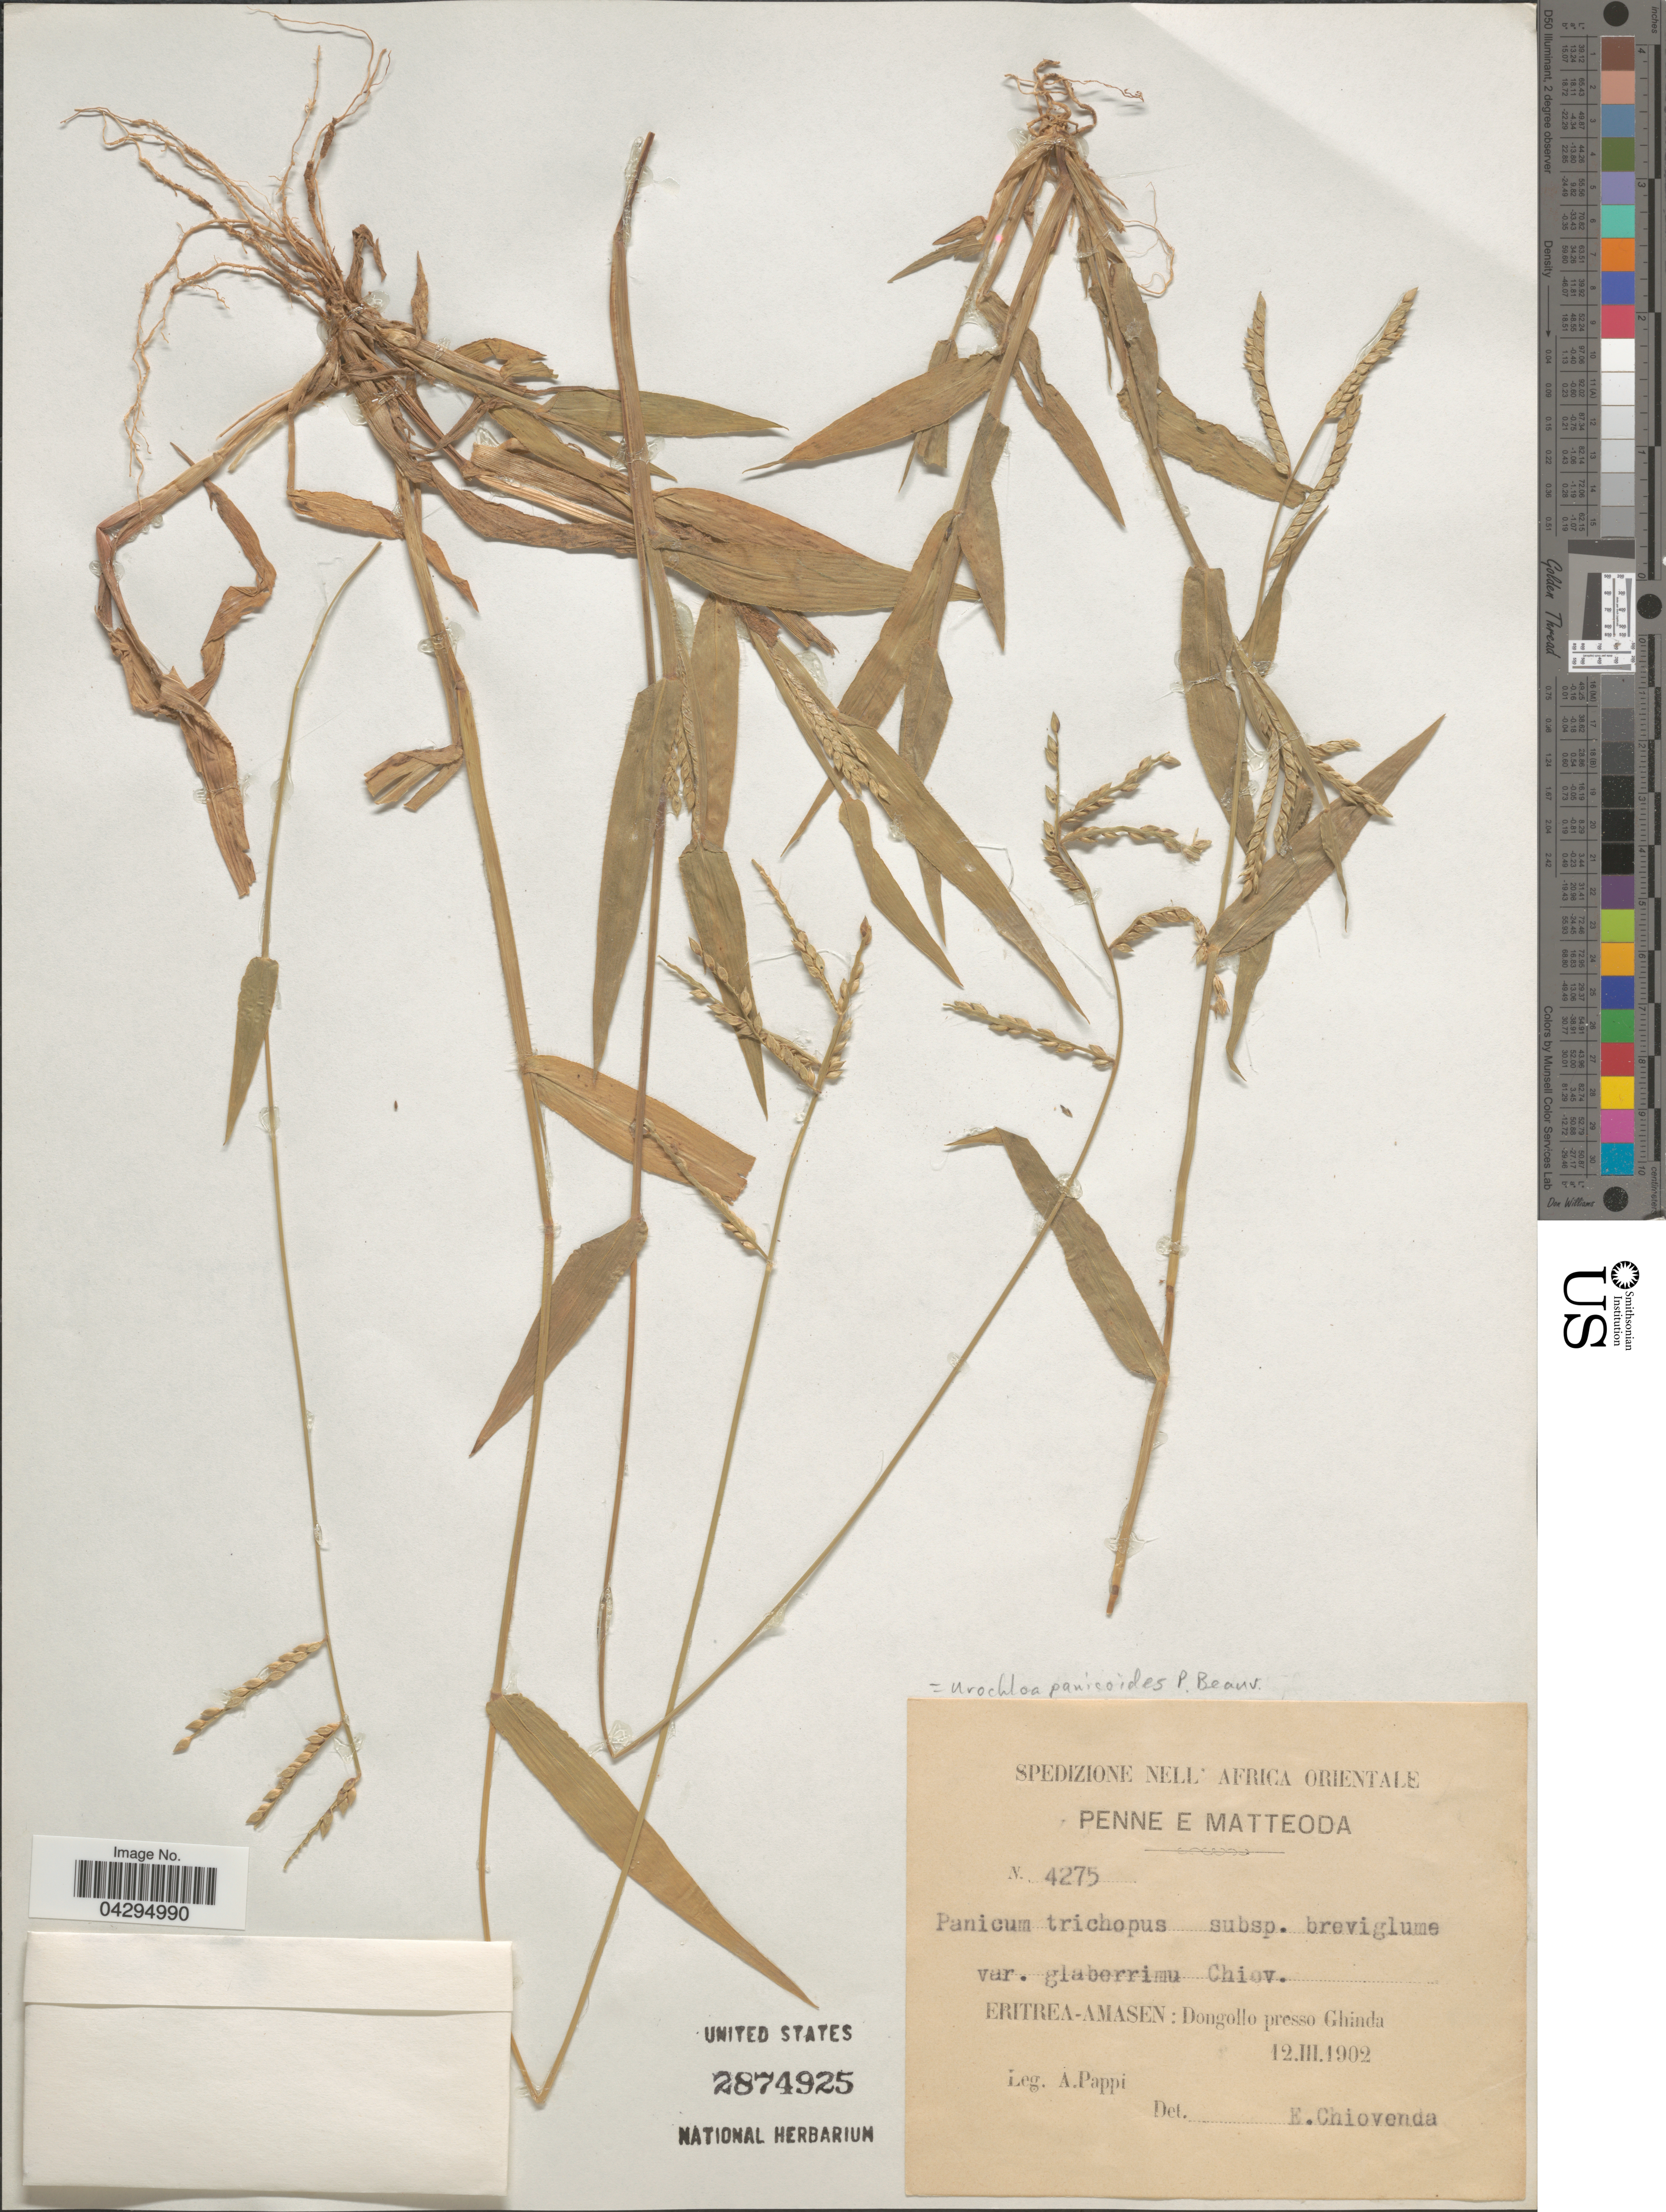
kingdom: Plantae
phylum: Tracheophyta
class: Liliopsida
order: Poales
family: Poaceae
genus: Urochloa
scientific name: Urochloa panicoides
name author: P. Beauv.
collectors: A. Pappi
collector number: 4275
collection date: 1902-03-12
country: Eritrea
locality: Africa Orientale. Eritrea-Amasen: Dongollo presso Ghinda.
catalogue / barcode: US 2874925